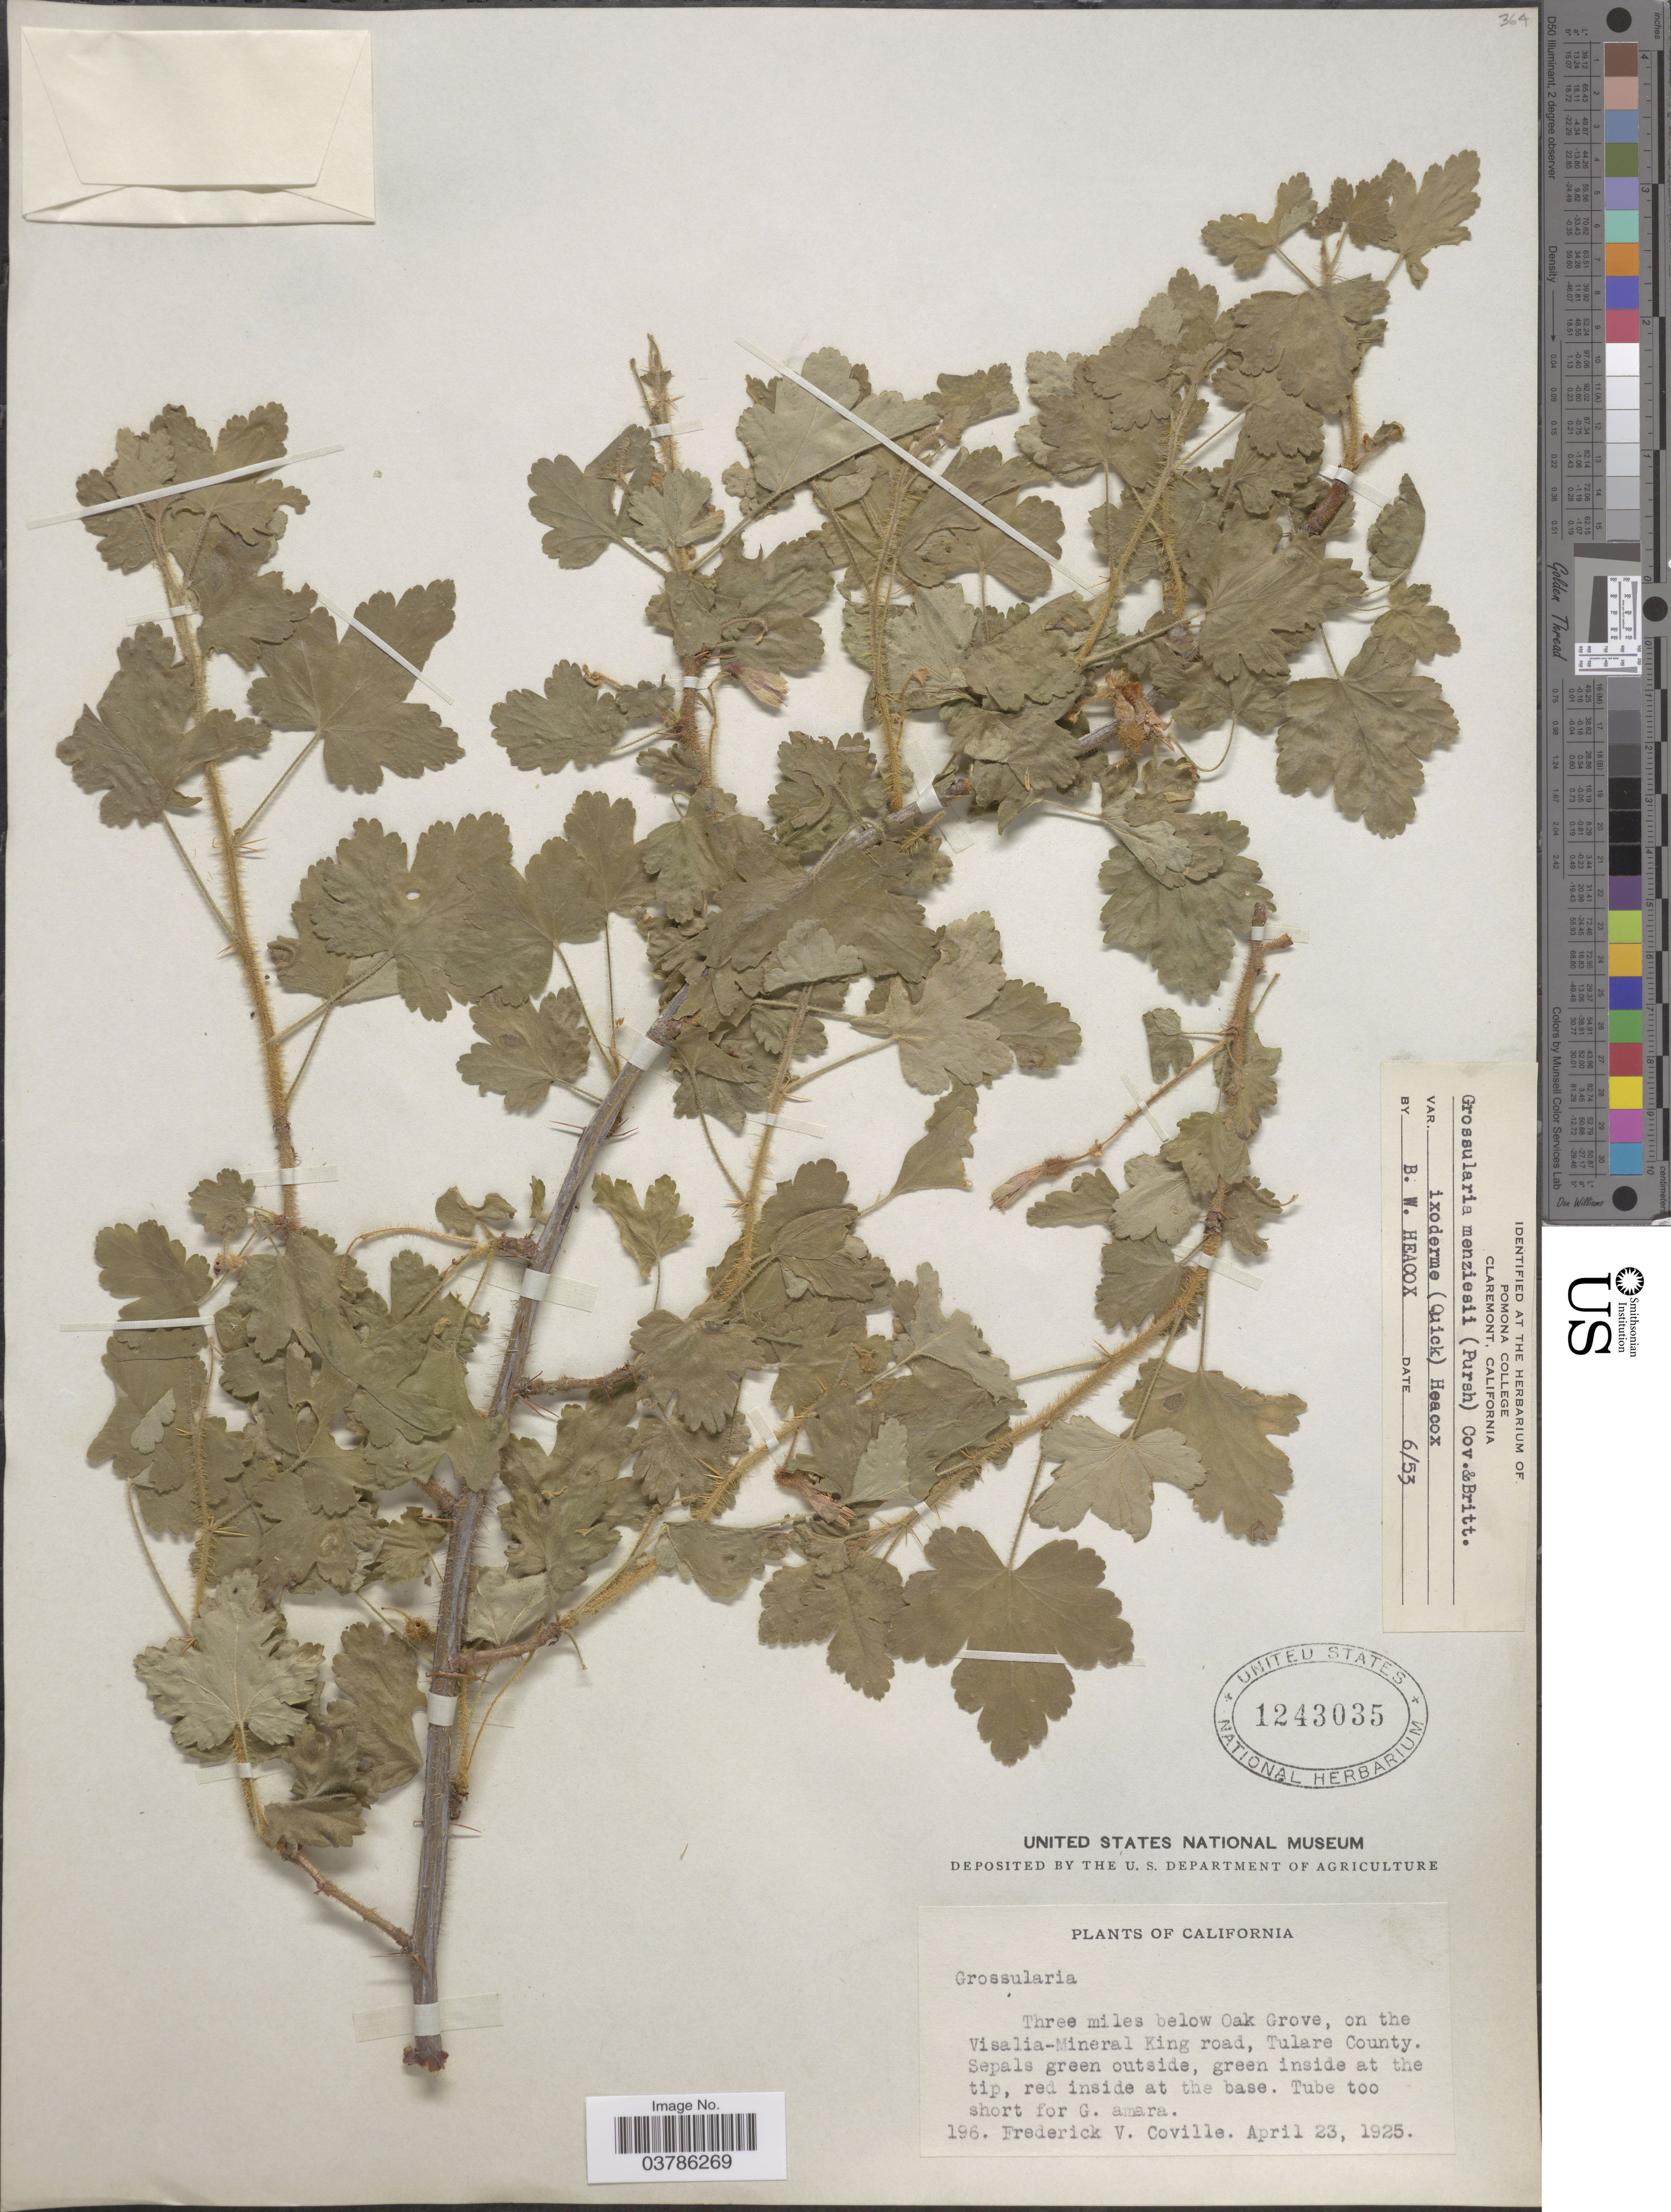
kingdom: Plantae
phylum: Tracheophyta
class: Magnoliopsida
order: Saxifragales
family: Grossulariaceae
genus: Ribes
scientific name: Ribes menziesii var. ixoderme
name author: Quick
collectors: F. V. Coville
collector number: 196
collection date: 1925-04-23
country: United States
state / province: California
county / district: Tulare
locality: Three and a half miles below Oak Grove, on the Visalia-Mineral King road, Tulare County.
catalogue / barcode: US 1243035